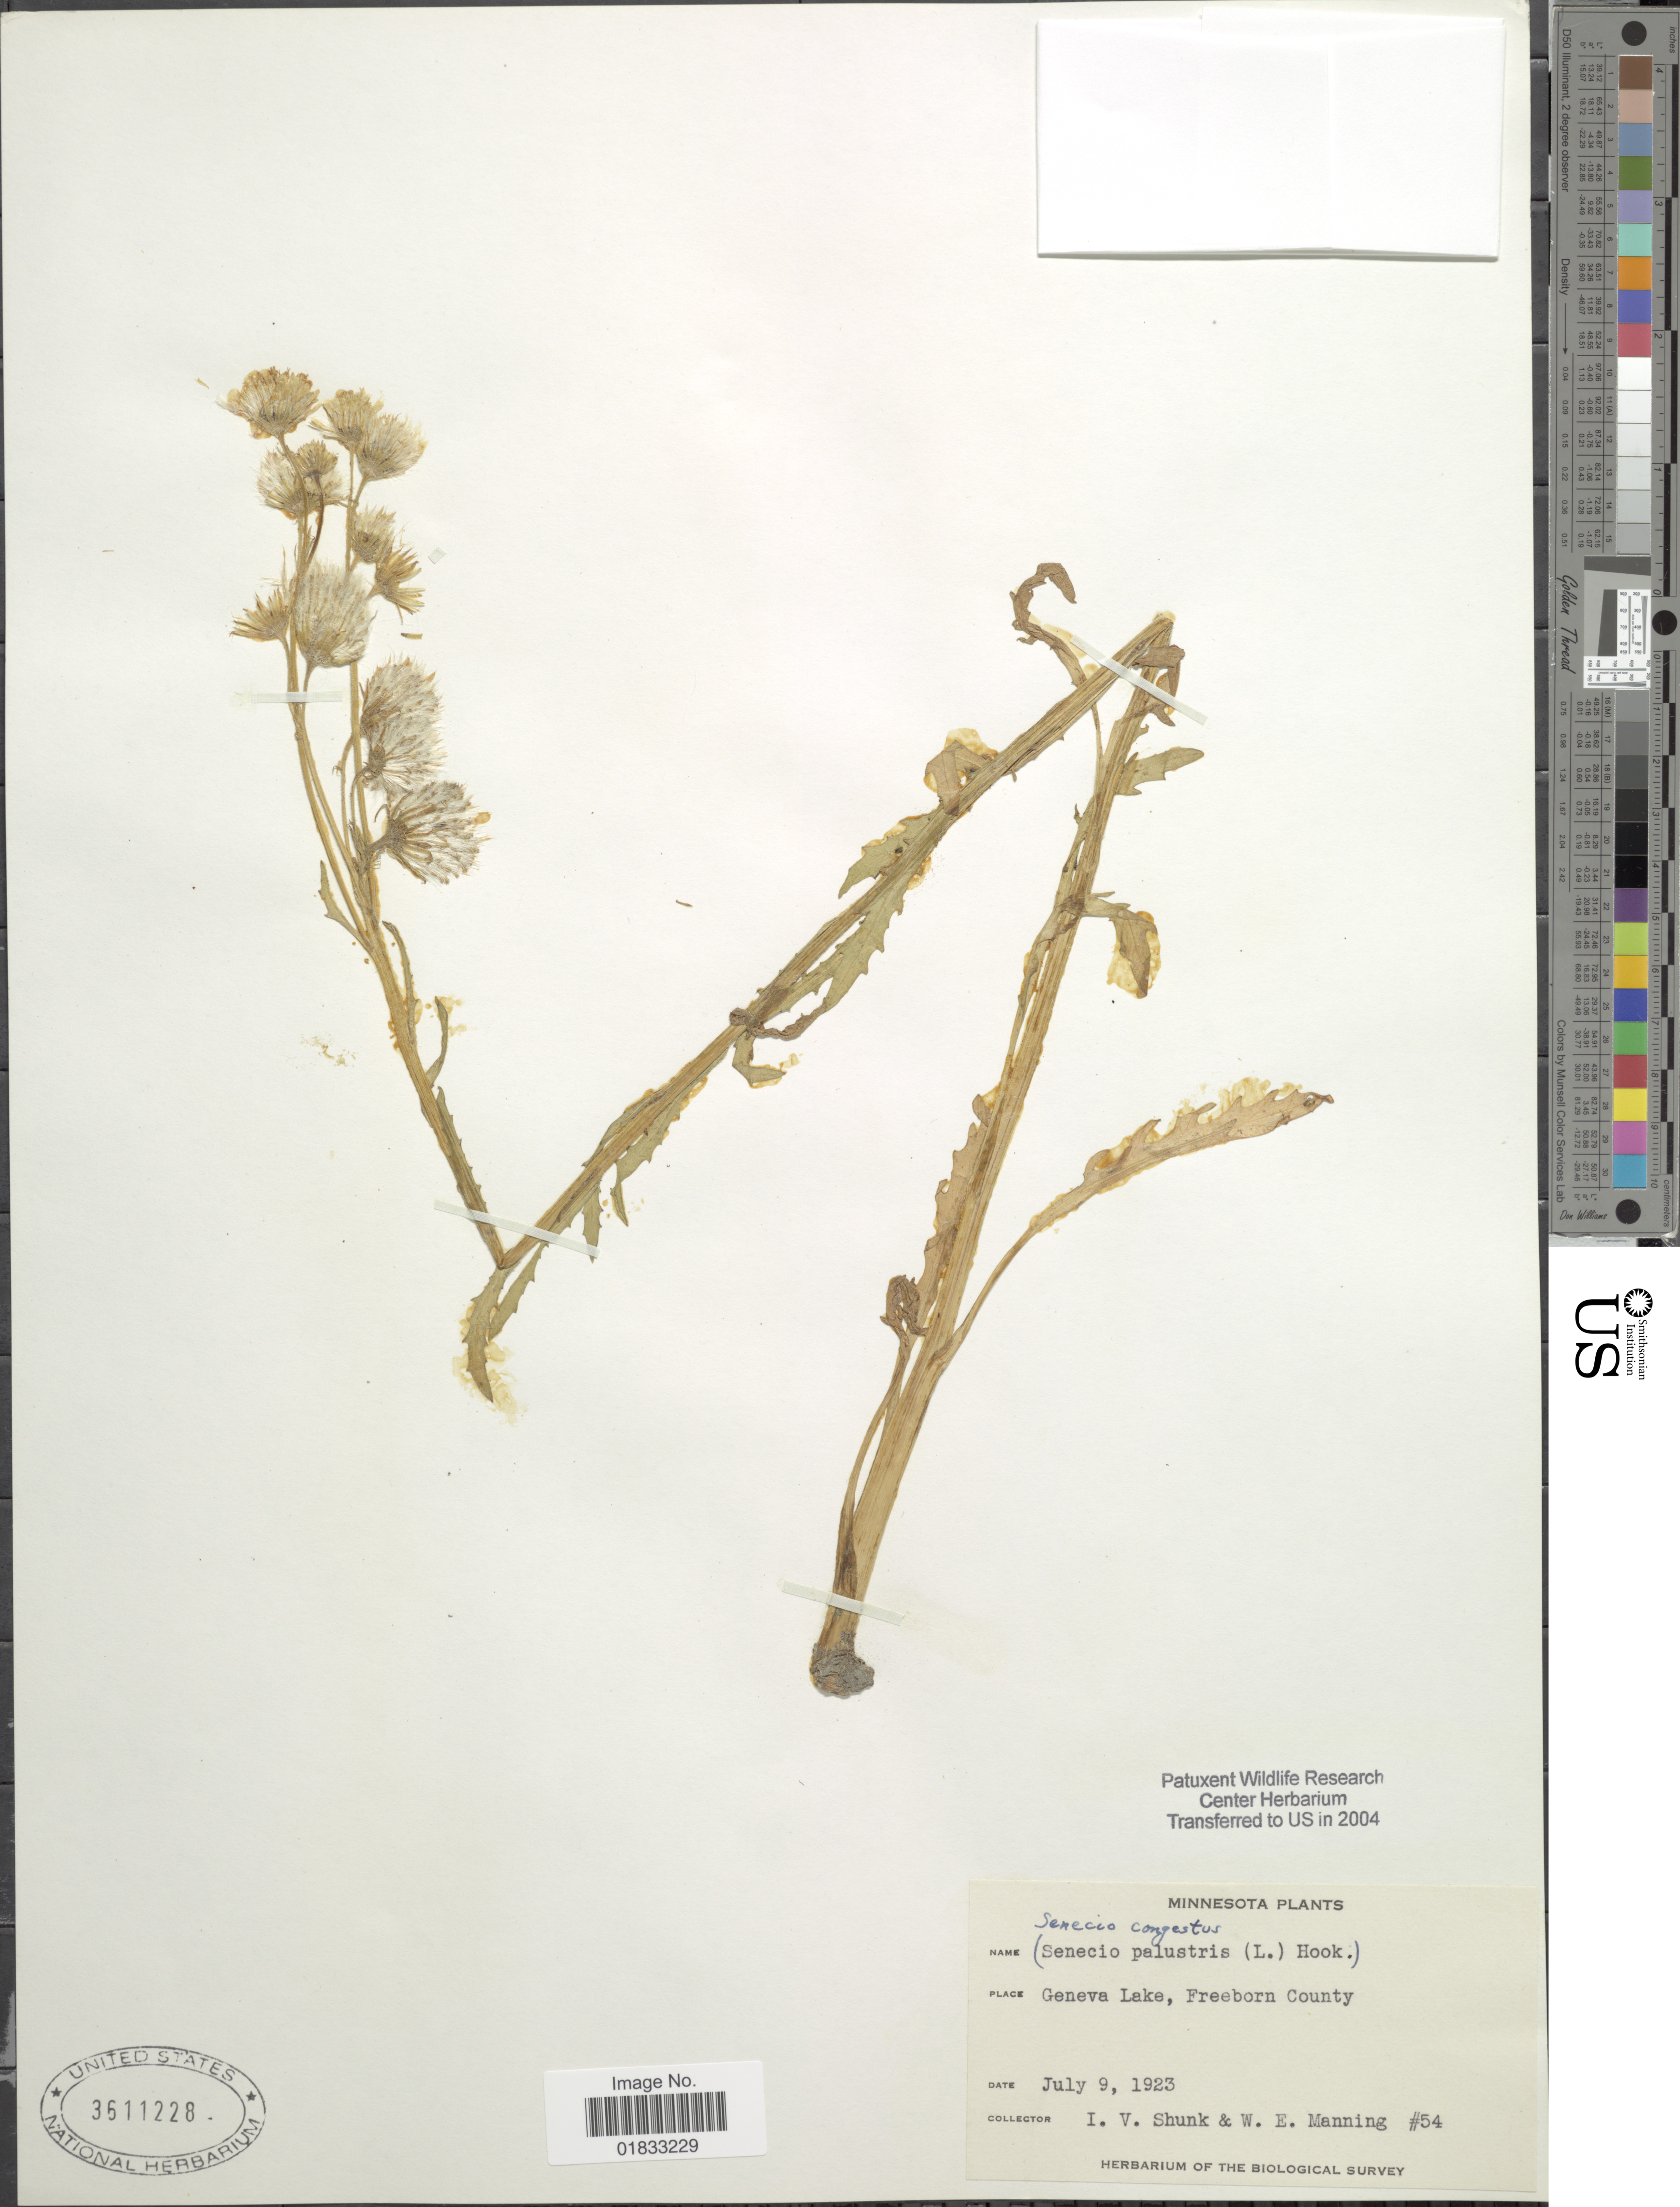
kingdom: Plantae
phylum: Tracheophyta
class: Magnoliopsida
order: Asterales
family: Asteraceae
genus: Tephroseris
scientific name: Tephroseris palustris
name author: (L.) Rchb.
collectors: I. Schunk & W. Manning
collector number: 54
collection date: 1923-07-09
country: United States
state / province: Minnesota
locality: Geneva Lake, Freeborn County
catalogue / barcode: US 3611228